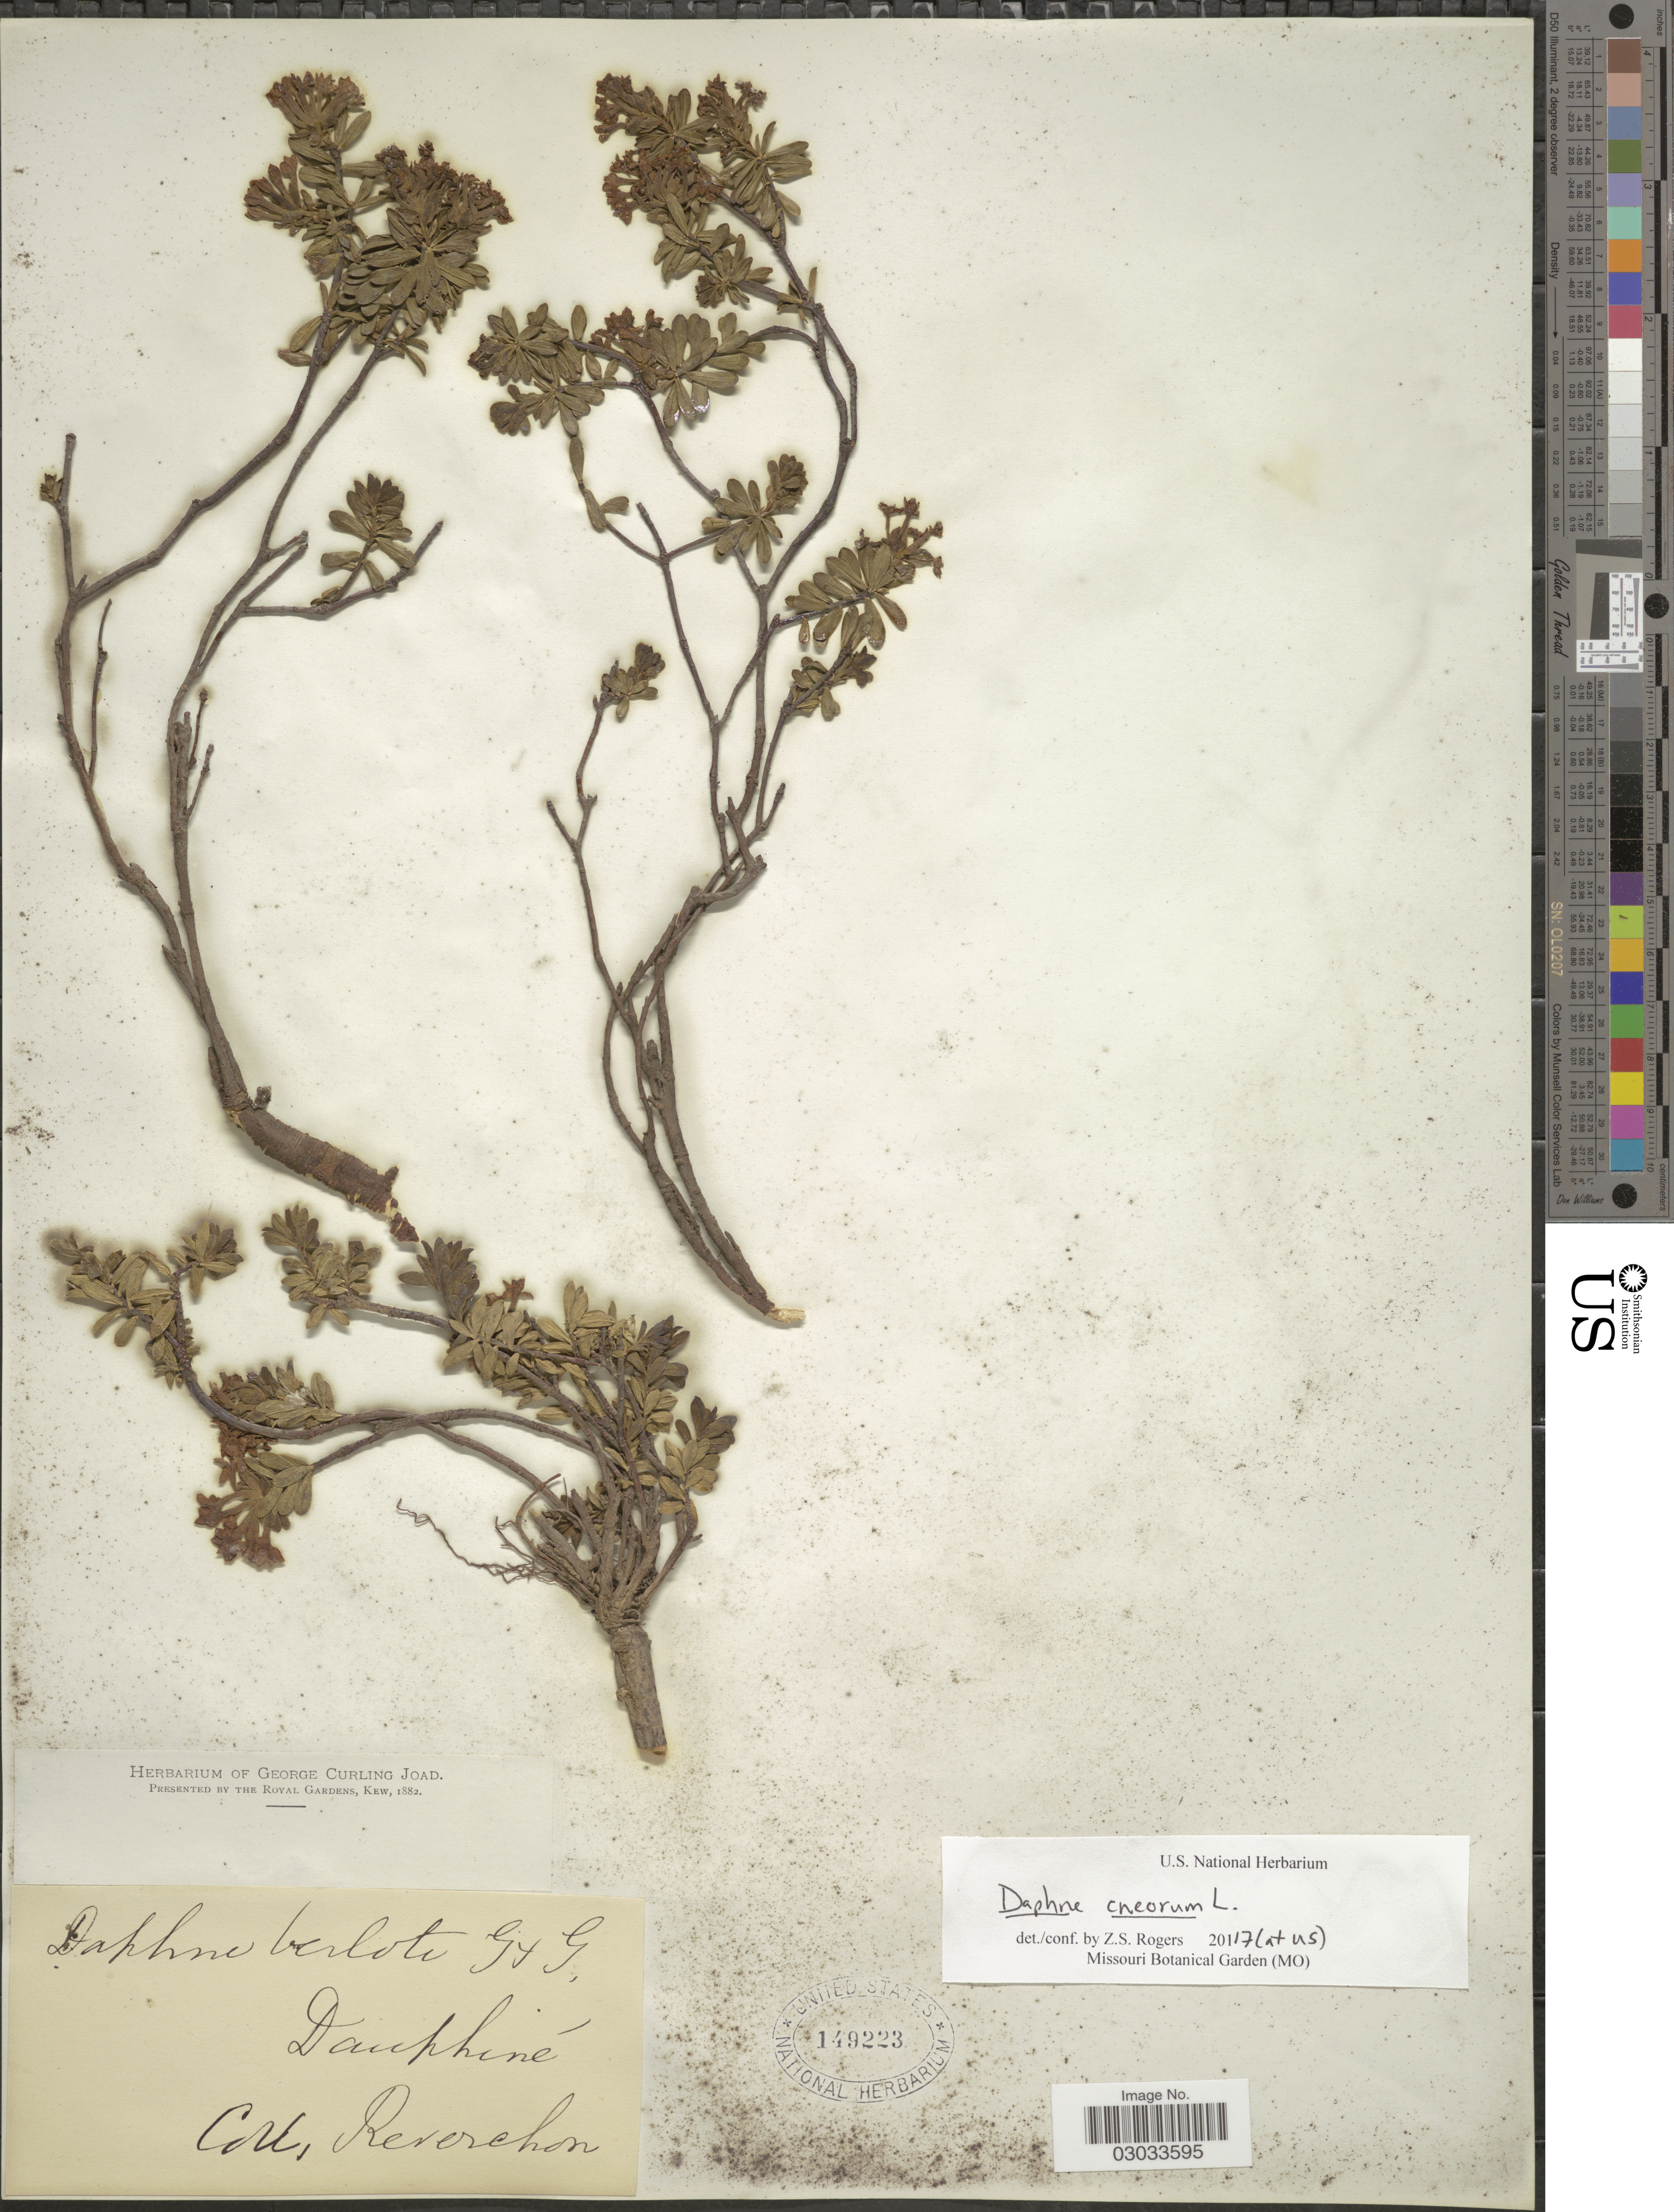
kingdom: Plantae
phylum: Tracheophyta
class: Magnoliopsida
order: Malvales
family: Thymelaeaceae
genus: Daphne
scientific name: Daphne cneorum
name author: L.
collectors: -. Reverchon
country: France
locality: Dauphiné.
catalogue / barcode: US 149223